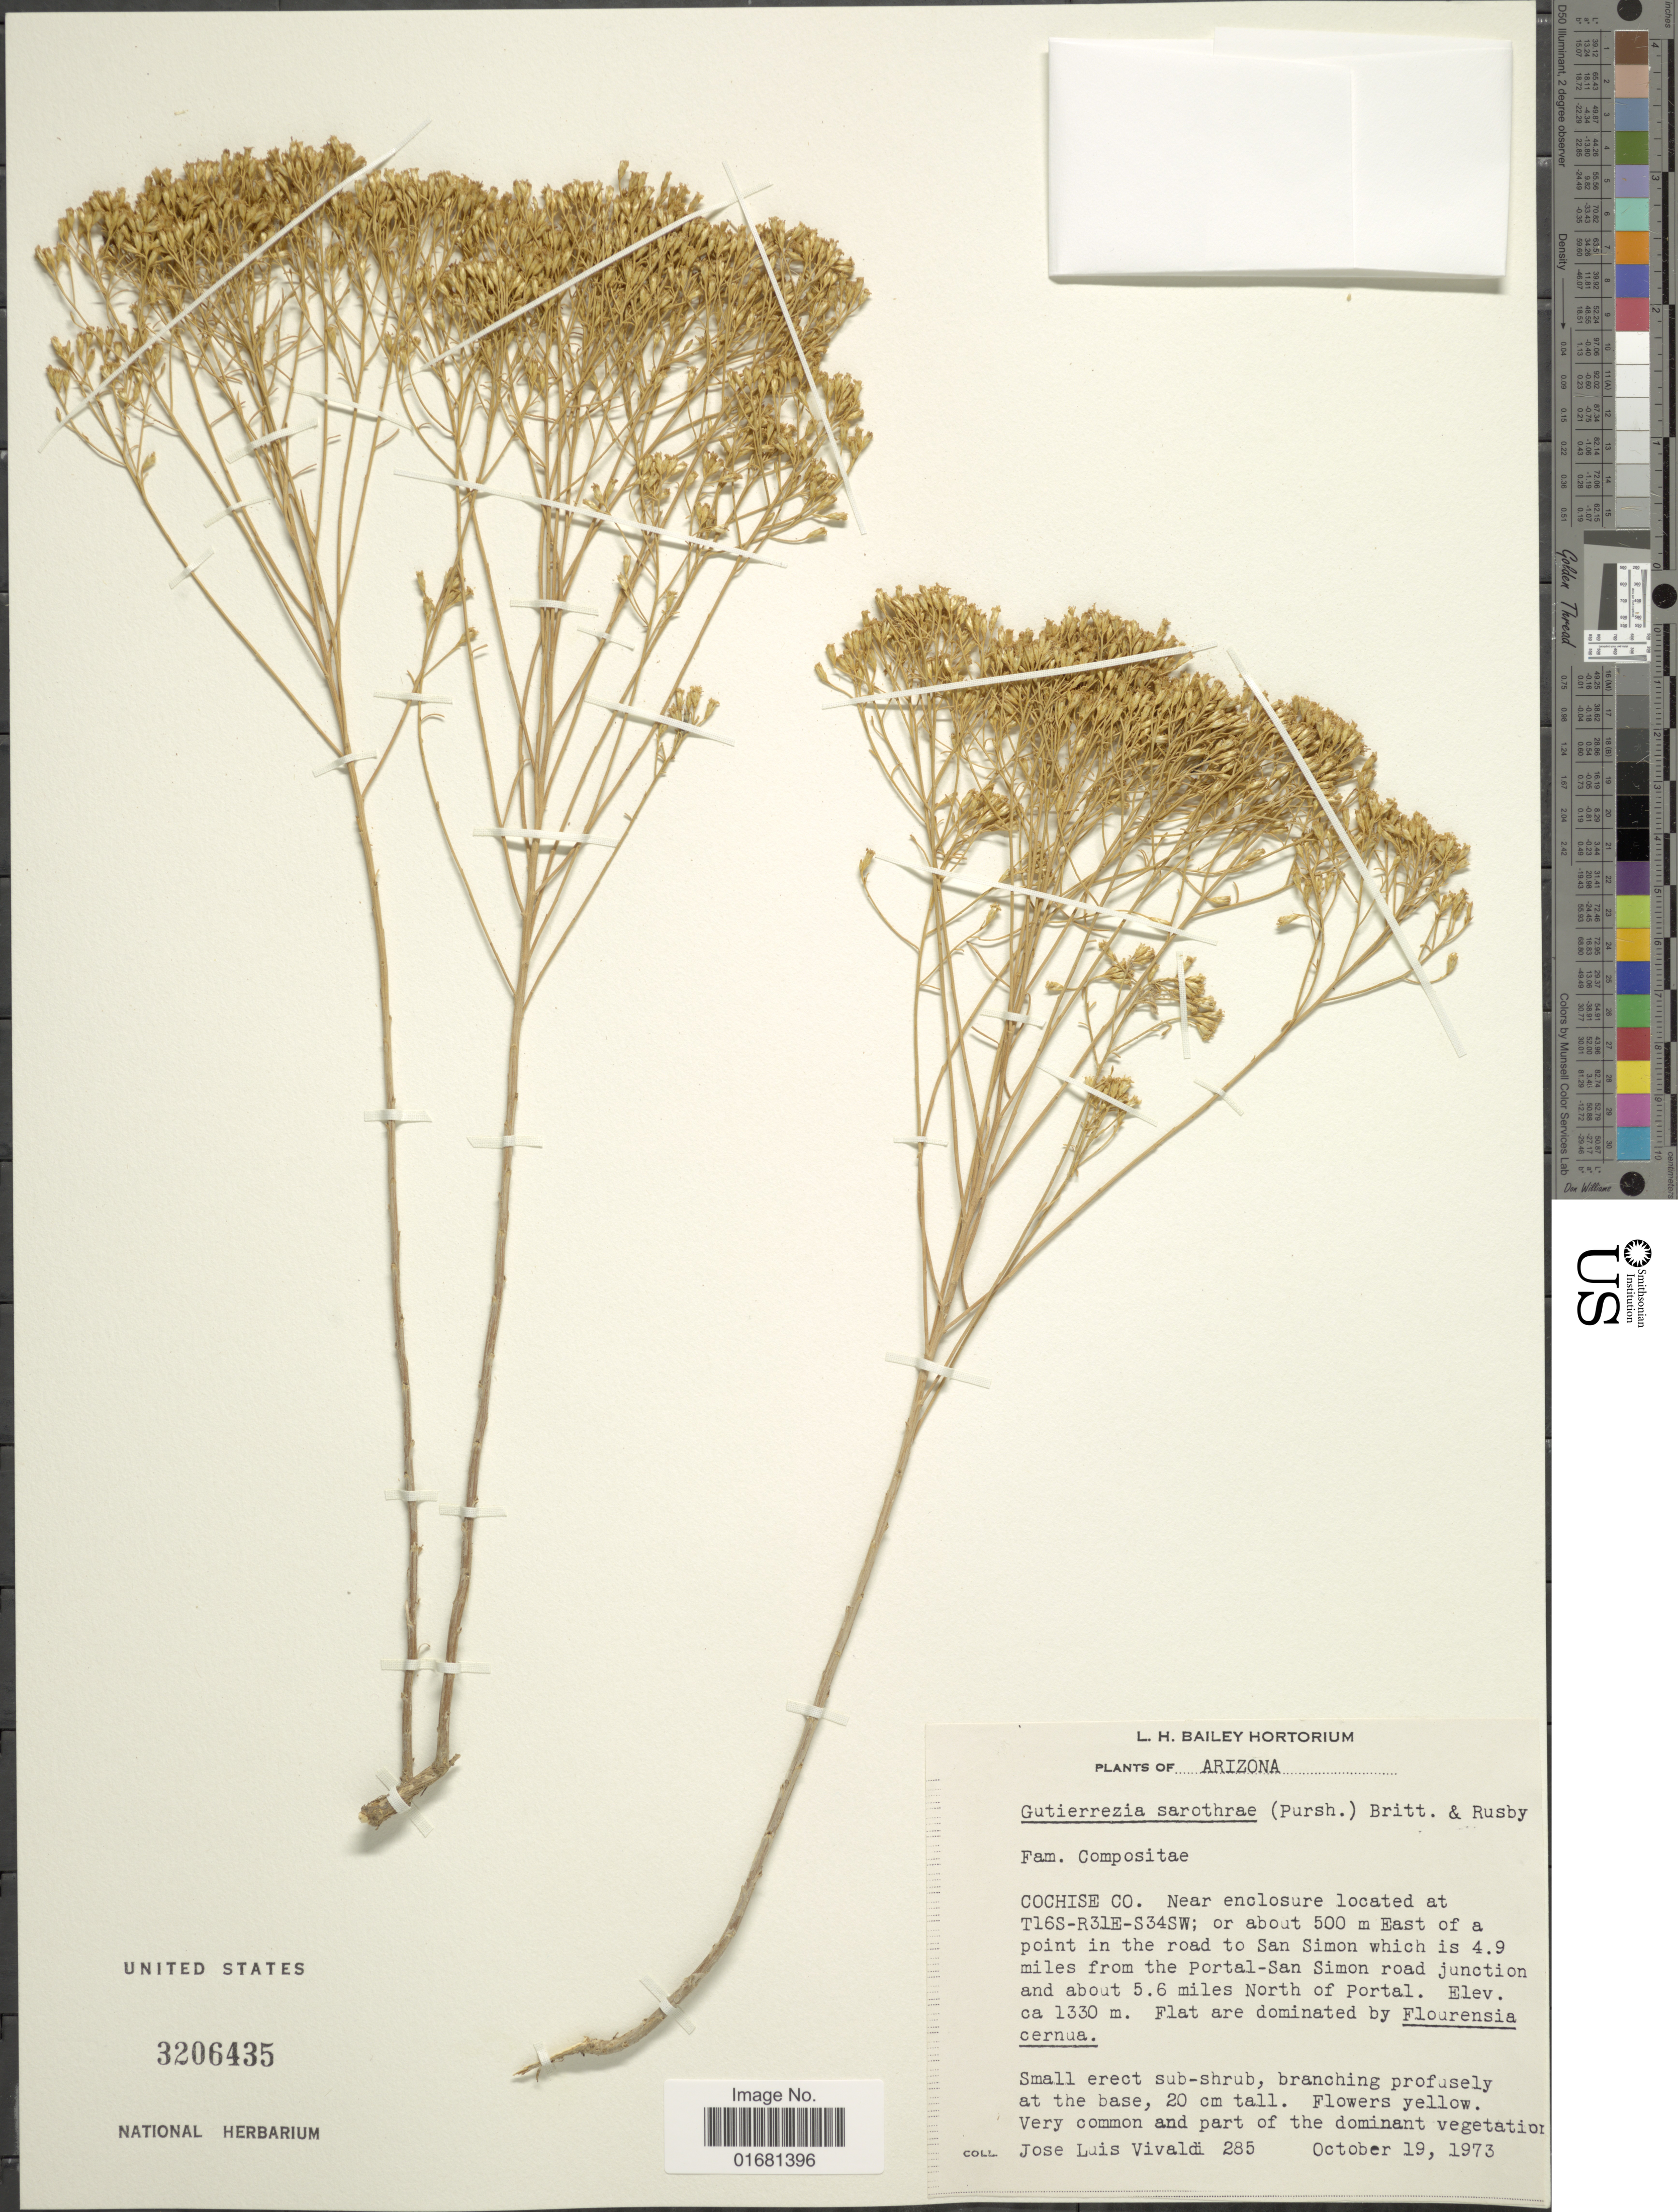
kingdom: Plantae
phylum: Tracheophyta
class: Magnoliopsida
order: Asterales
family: Asteraceae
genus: Gutierrezia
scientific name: Gutierrezia sarothrae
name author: (Pursh) Britton & Rusby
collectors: J. L. Vivaldi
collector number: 285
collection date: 1973-10-19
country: United States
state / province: Arizona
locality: Arizona. Cochise Co. Near enclosure located at T16S-R31E-S34SW; or about 500 m East of a point in the road to San Simon which is 4.9 miles from the Portal-San Simon road junction and about 5.6 miles North of Portal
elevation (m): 1330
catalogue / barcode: US 3206435